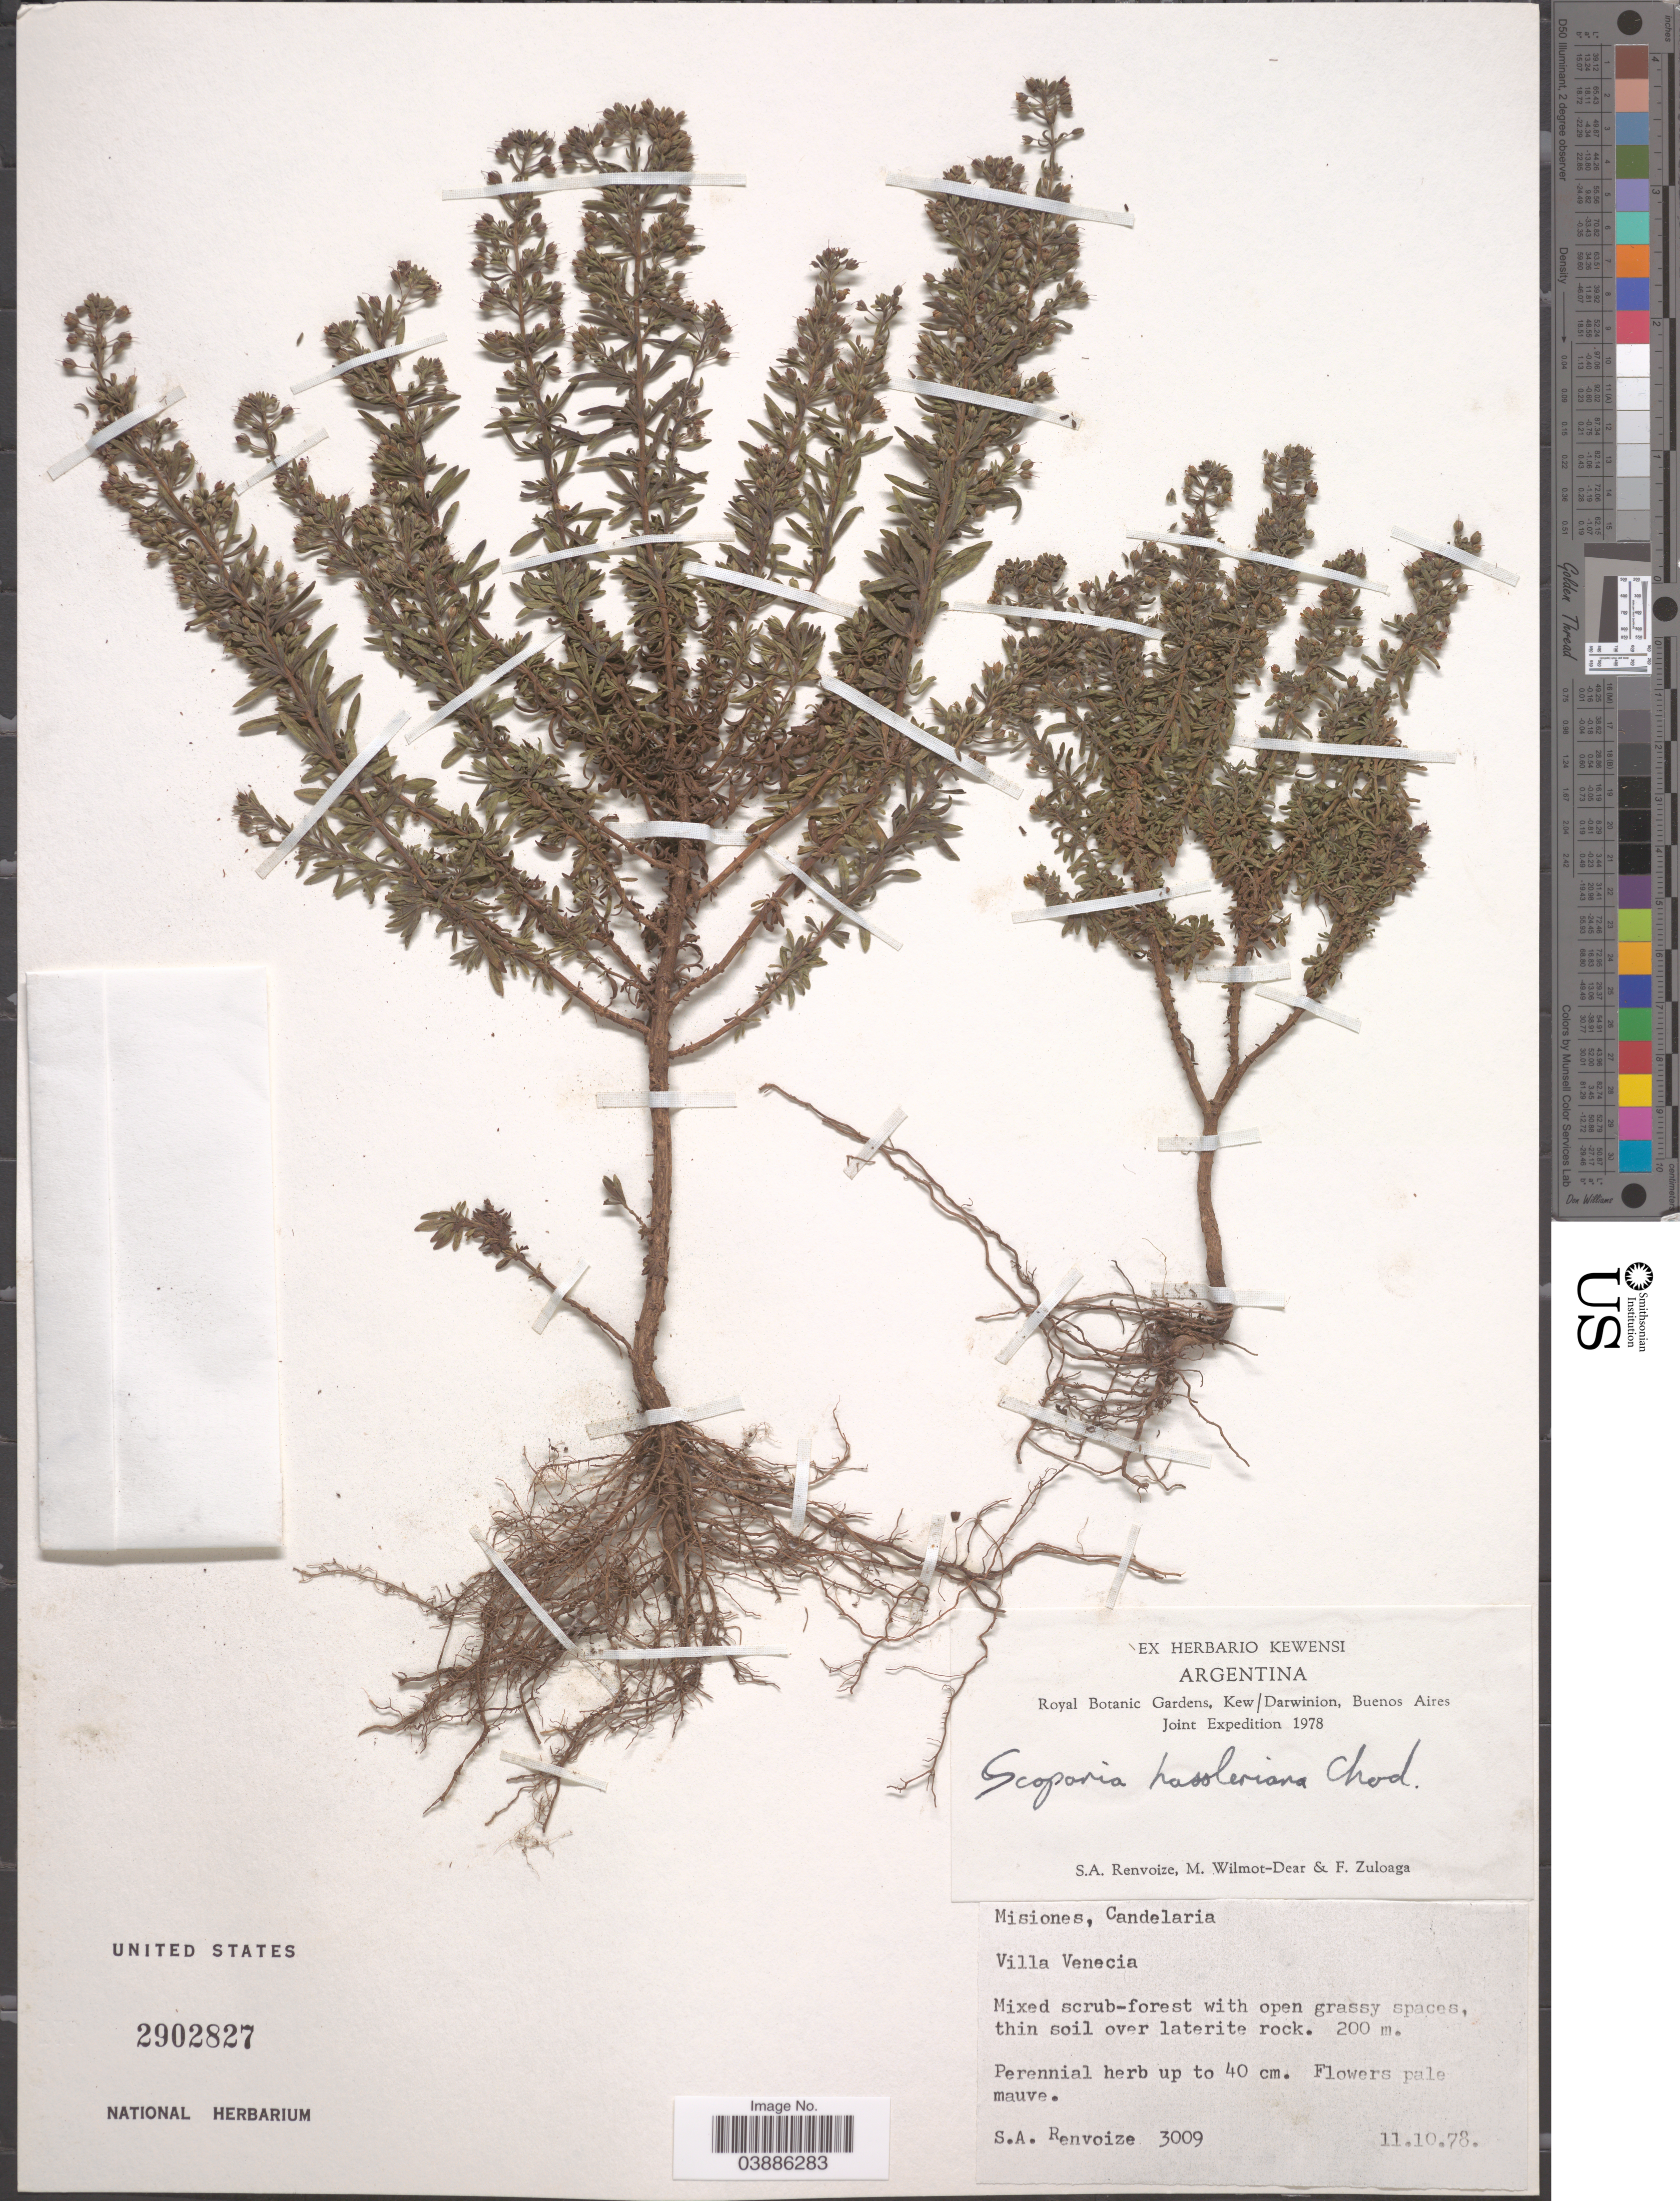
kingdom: Plantae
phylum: Tracheophyta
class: Magnoliopsida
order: Lamiales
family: Plantaginaceae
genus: Scoparia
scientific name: Scoparia hassleriana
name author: Chodat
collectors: S. A. Renvoize, M. Wilmot-Dear & F. Zuloaga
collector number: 3009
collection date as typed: Transcribed d/m/y: 11/10/78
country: Argentina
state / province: Misiones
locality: Candelaria. Villa Venecia.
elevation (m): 200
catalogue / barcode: US 2902827